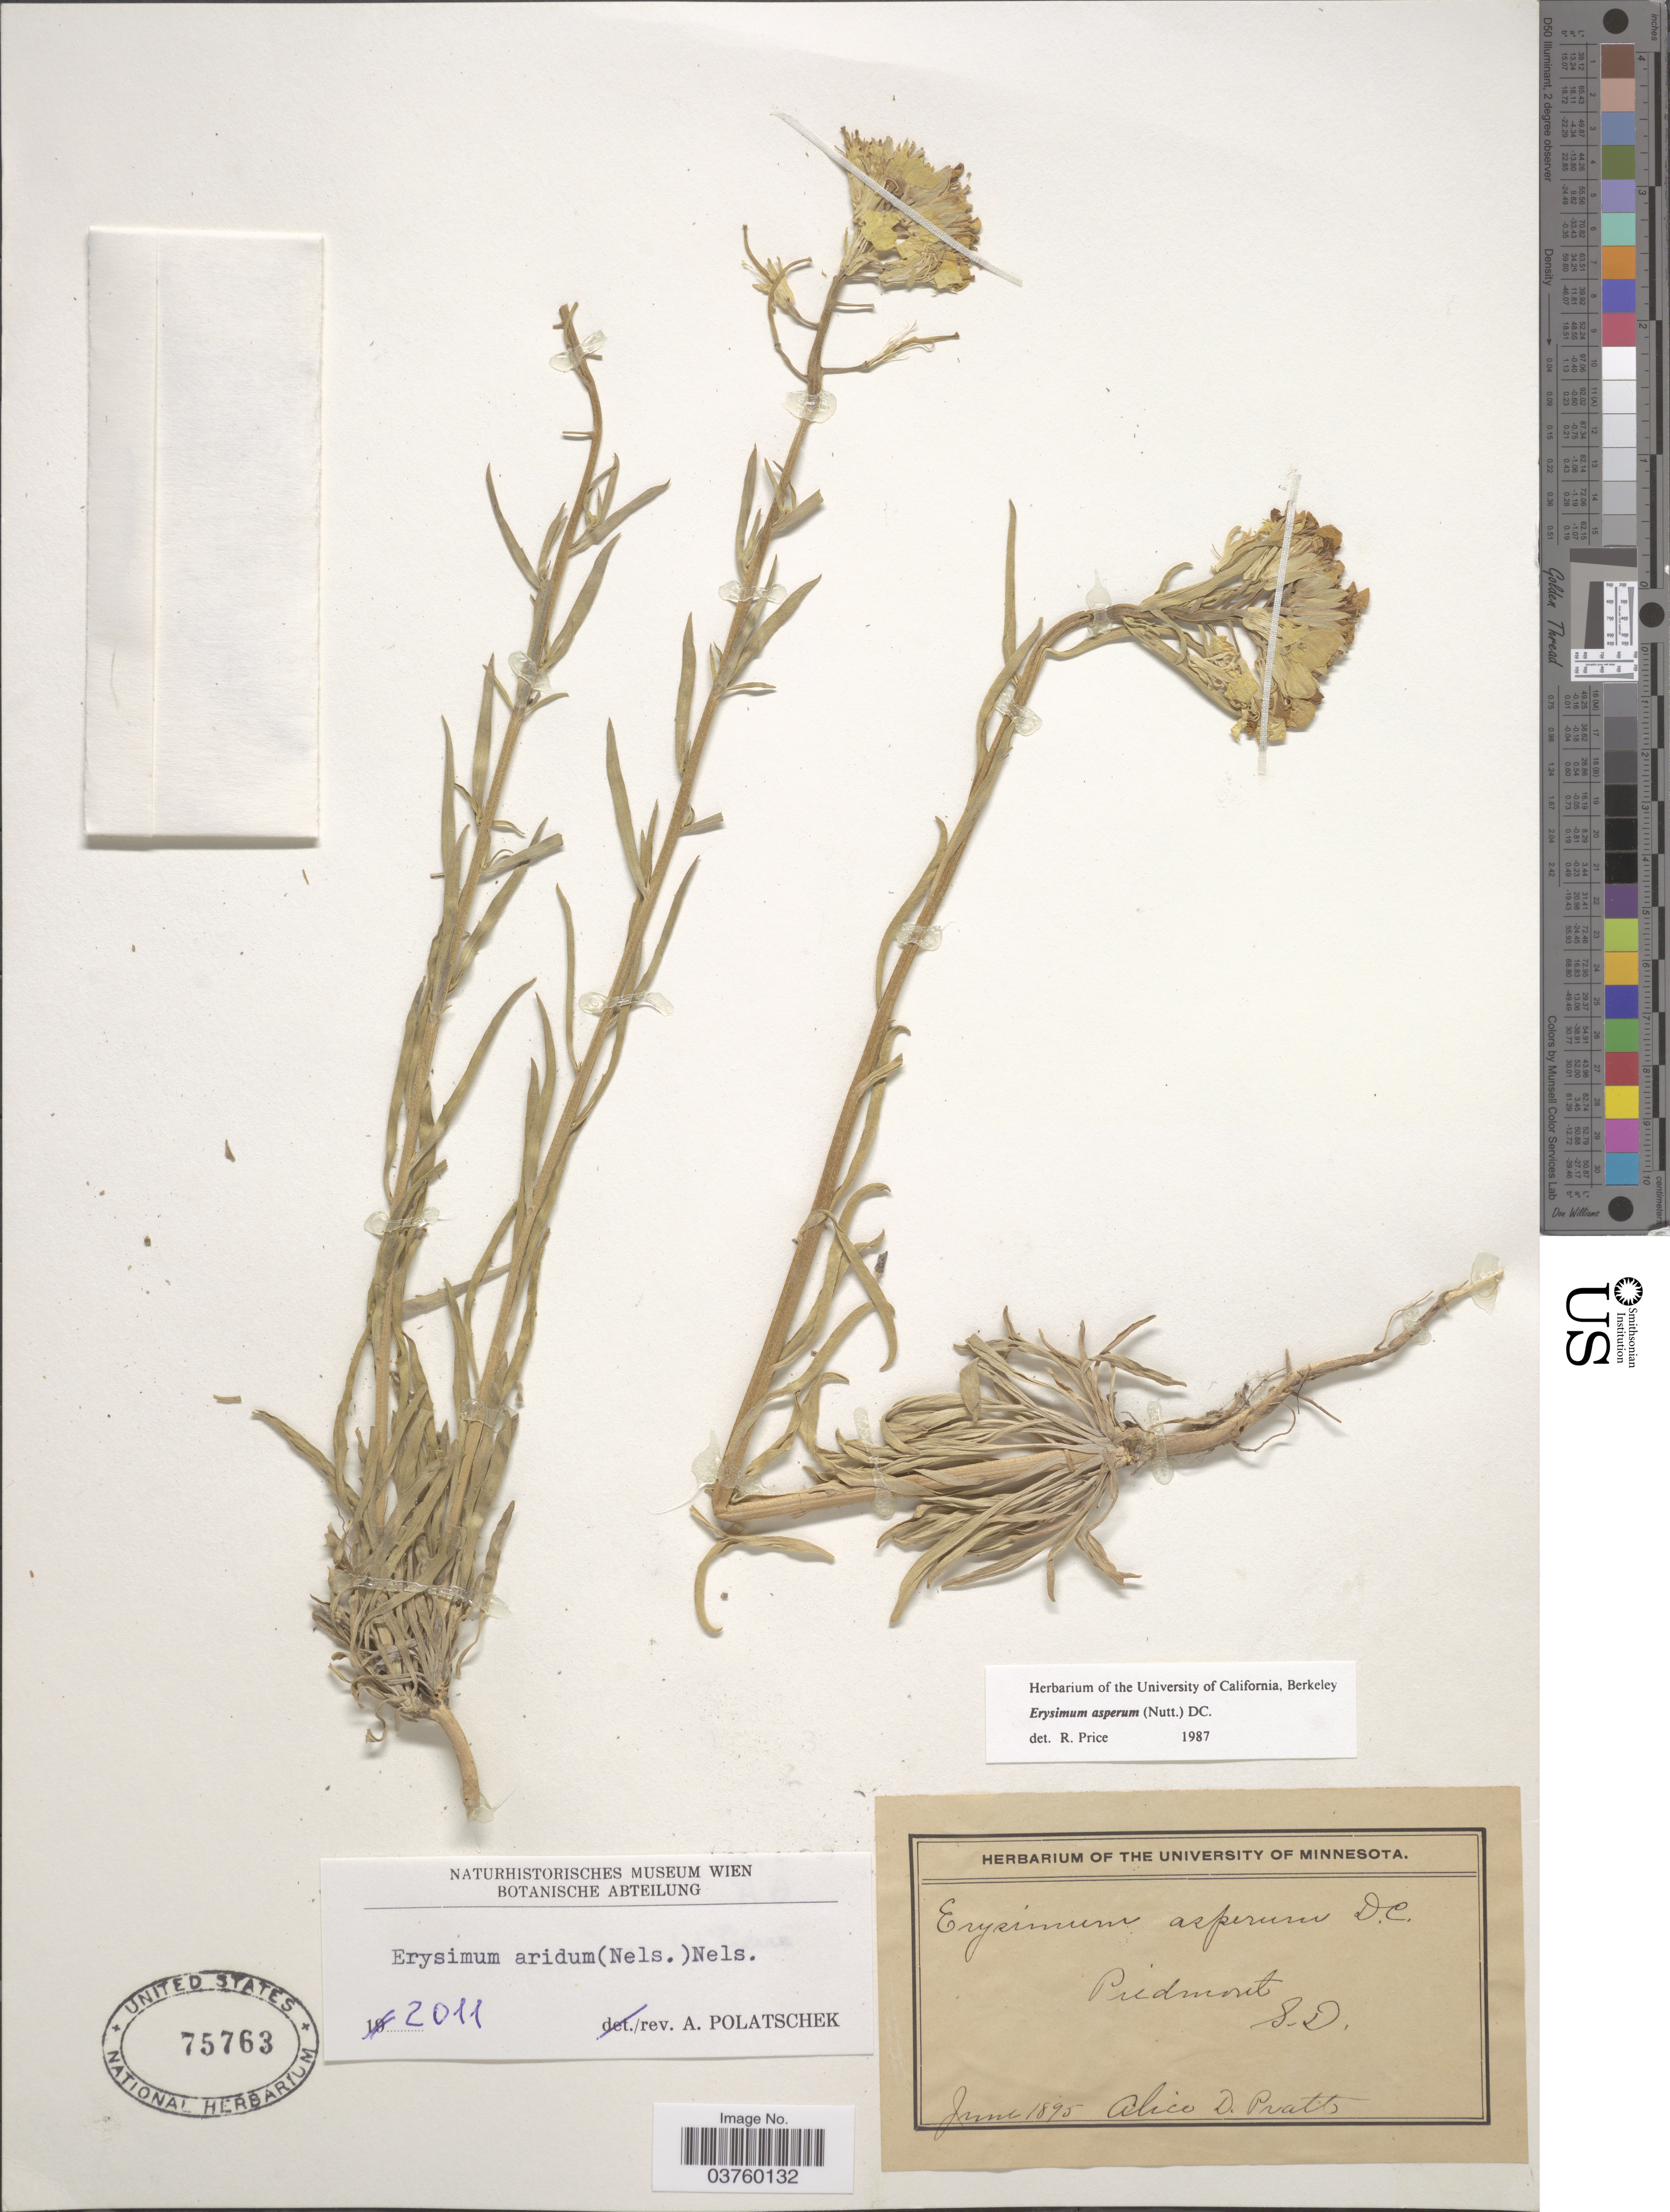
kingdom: Plantae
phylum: Tracheophyta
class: Magnoliopsida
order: Brassicales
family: Brassicaceae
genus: Erysimum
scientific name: Erysimum aridum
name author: (A. Nelson) A. Nelson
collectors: A. Pratt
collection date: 1895-06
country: United States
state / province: South Dakota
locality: Piedmont.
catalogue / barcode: US 75763